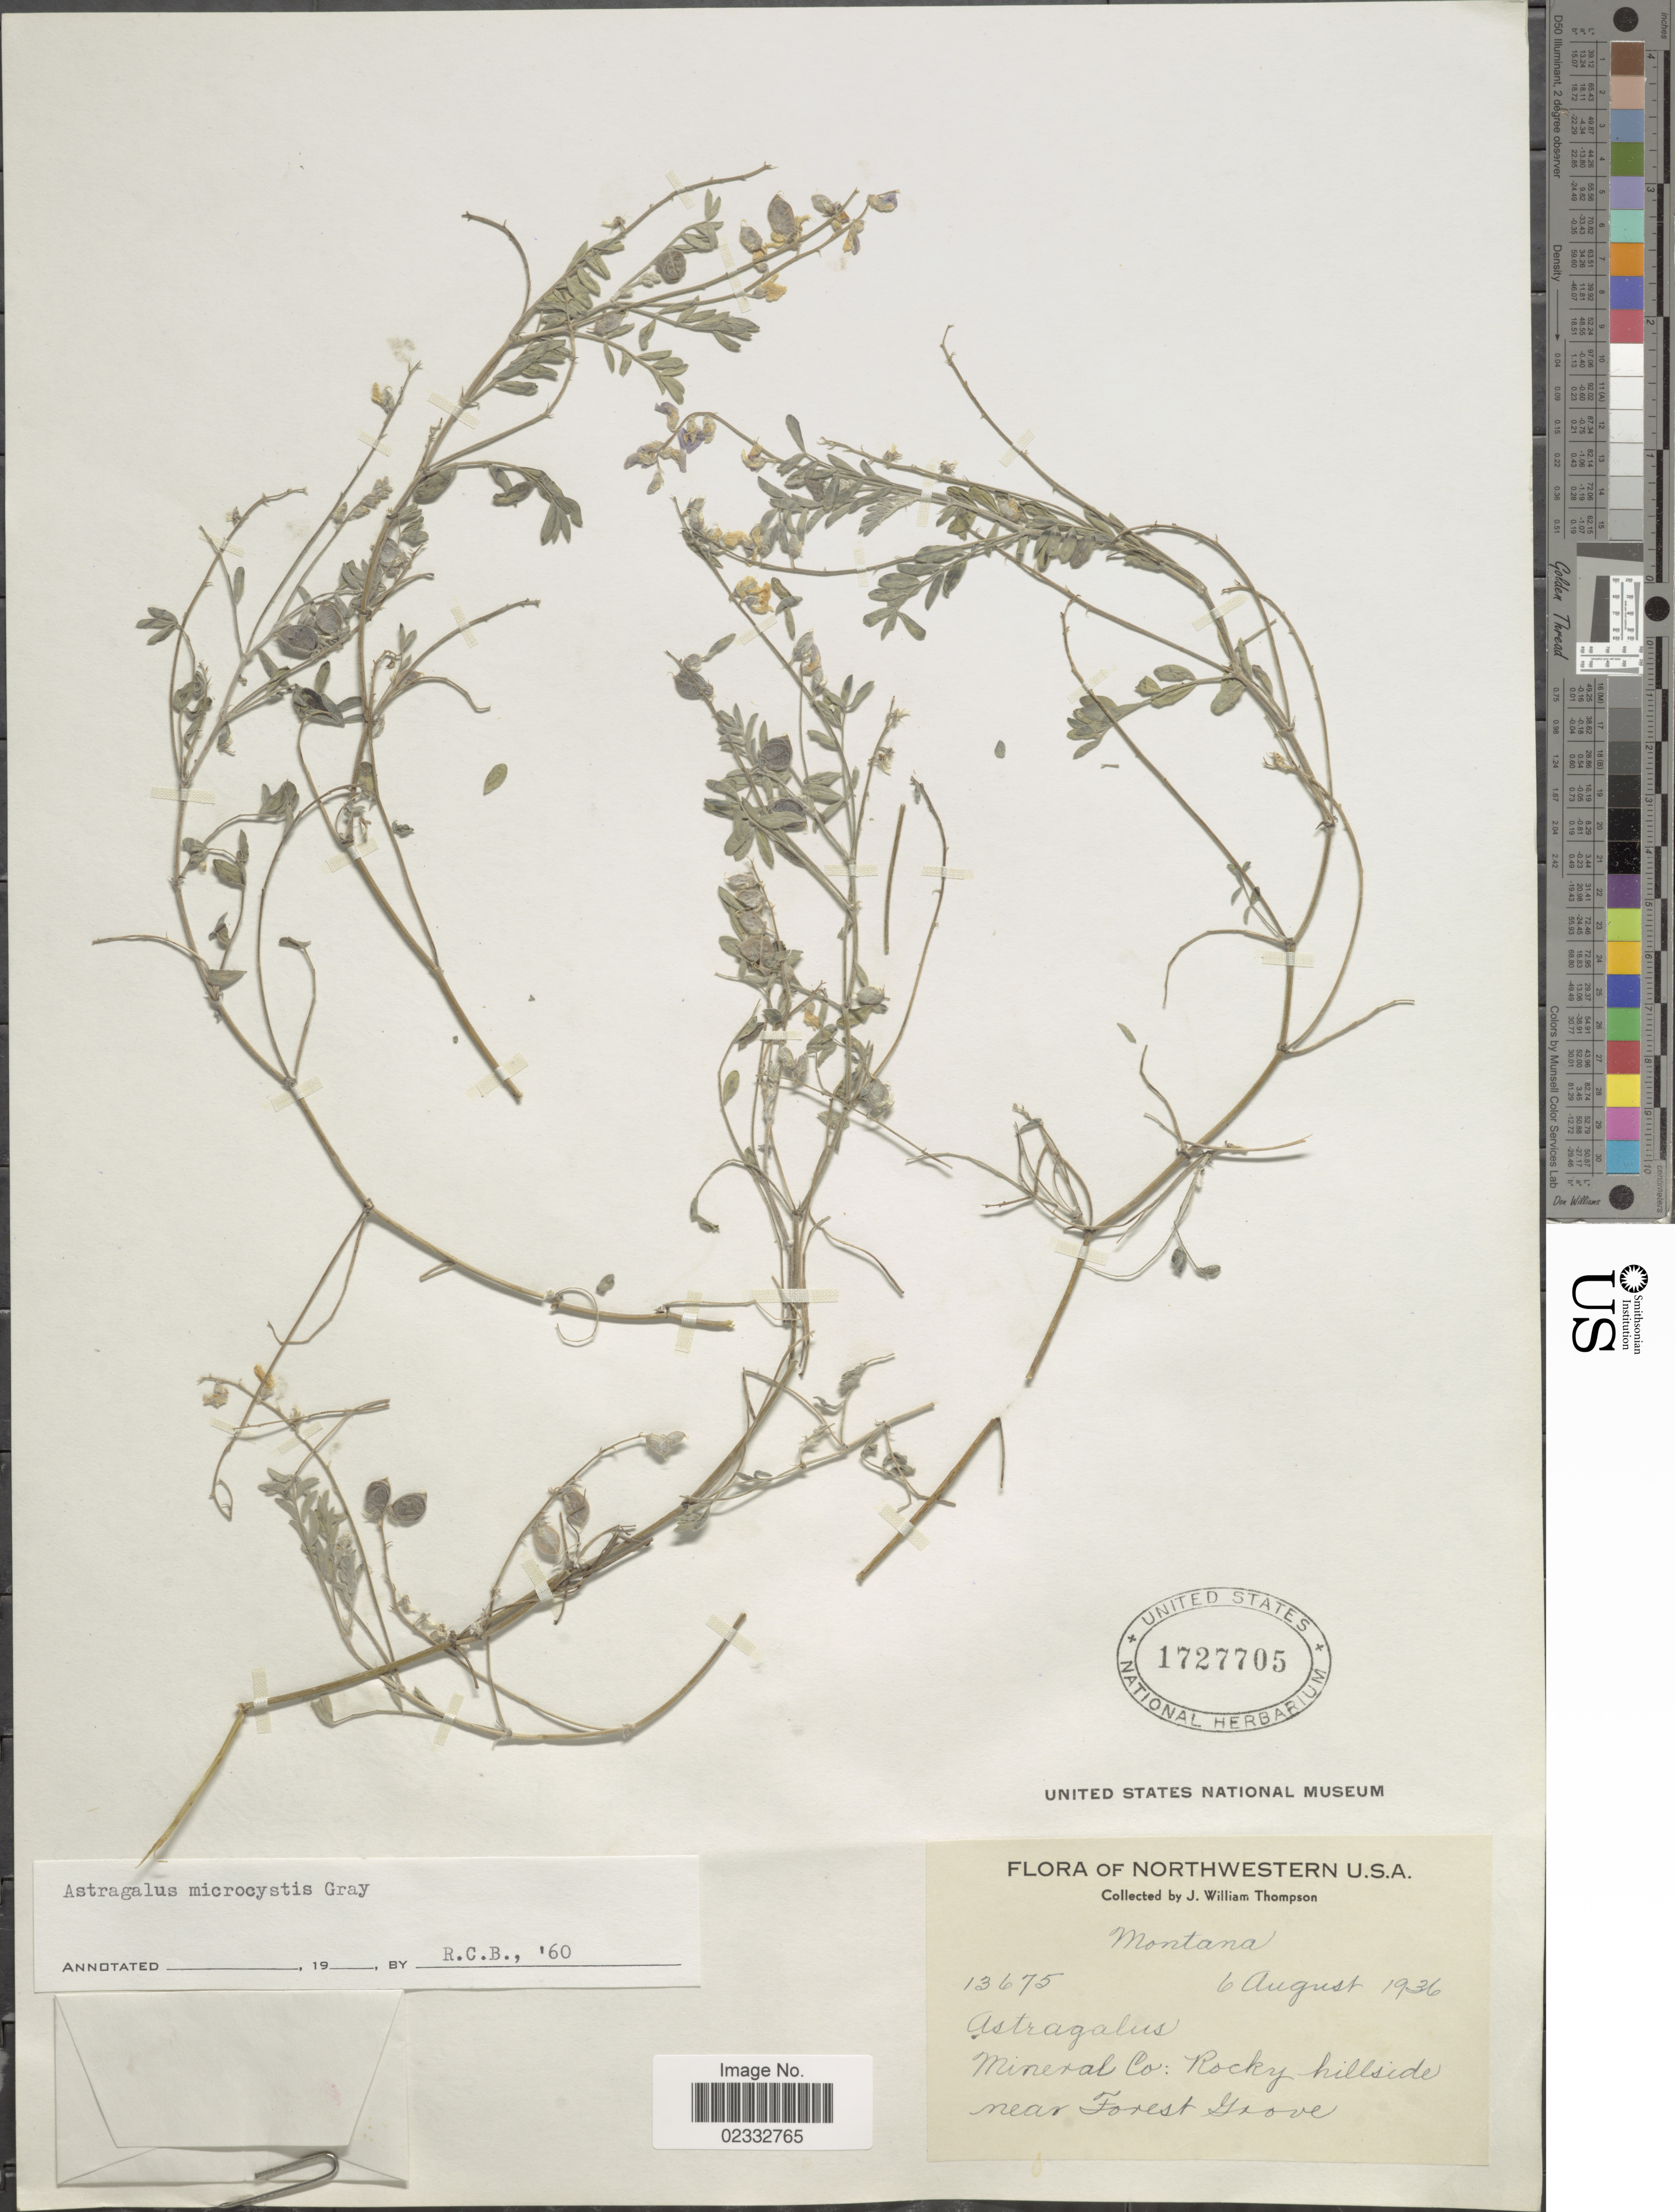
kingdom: Plantae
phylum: Tracheophyta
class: Magnoliopsida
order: Fabales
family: Fabaceae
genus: Astragalus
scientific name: Astragalus microcystis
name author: A. Gray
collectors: J. W. Thompson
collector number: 13675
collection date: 1936-08-06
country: United States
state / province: Montana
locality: Northwestern U.S.A., Mineral Co: rocky hillside near Forest Grove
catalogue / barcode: US 1727705